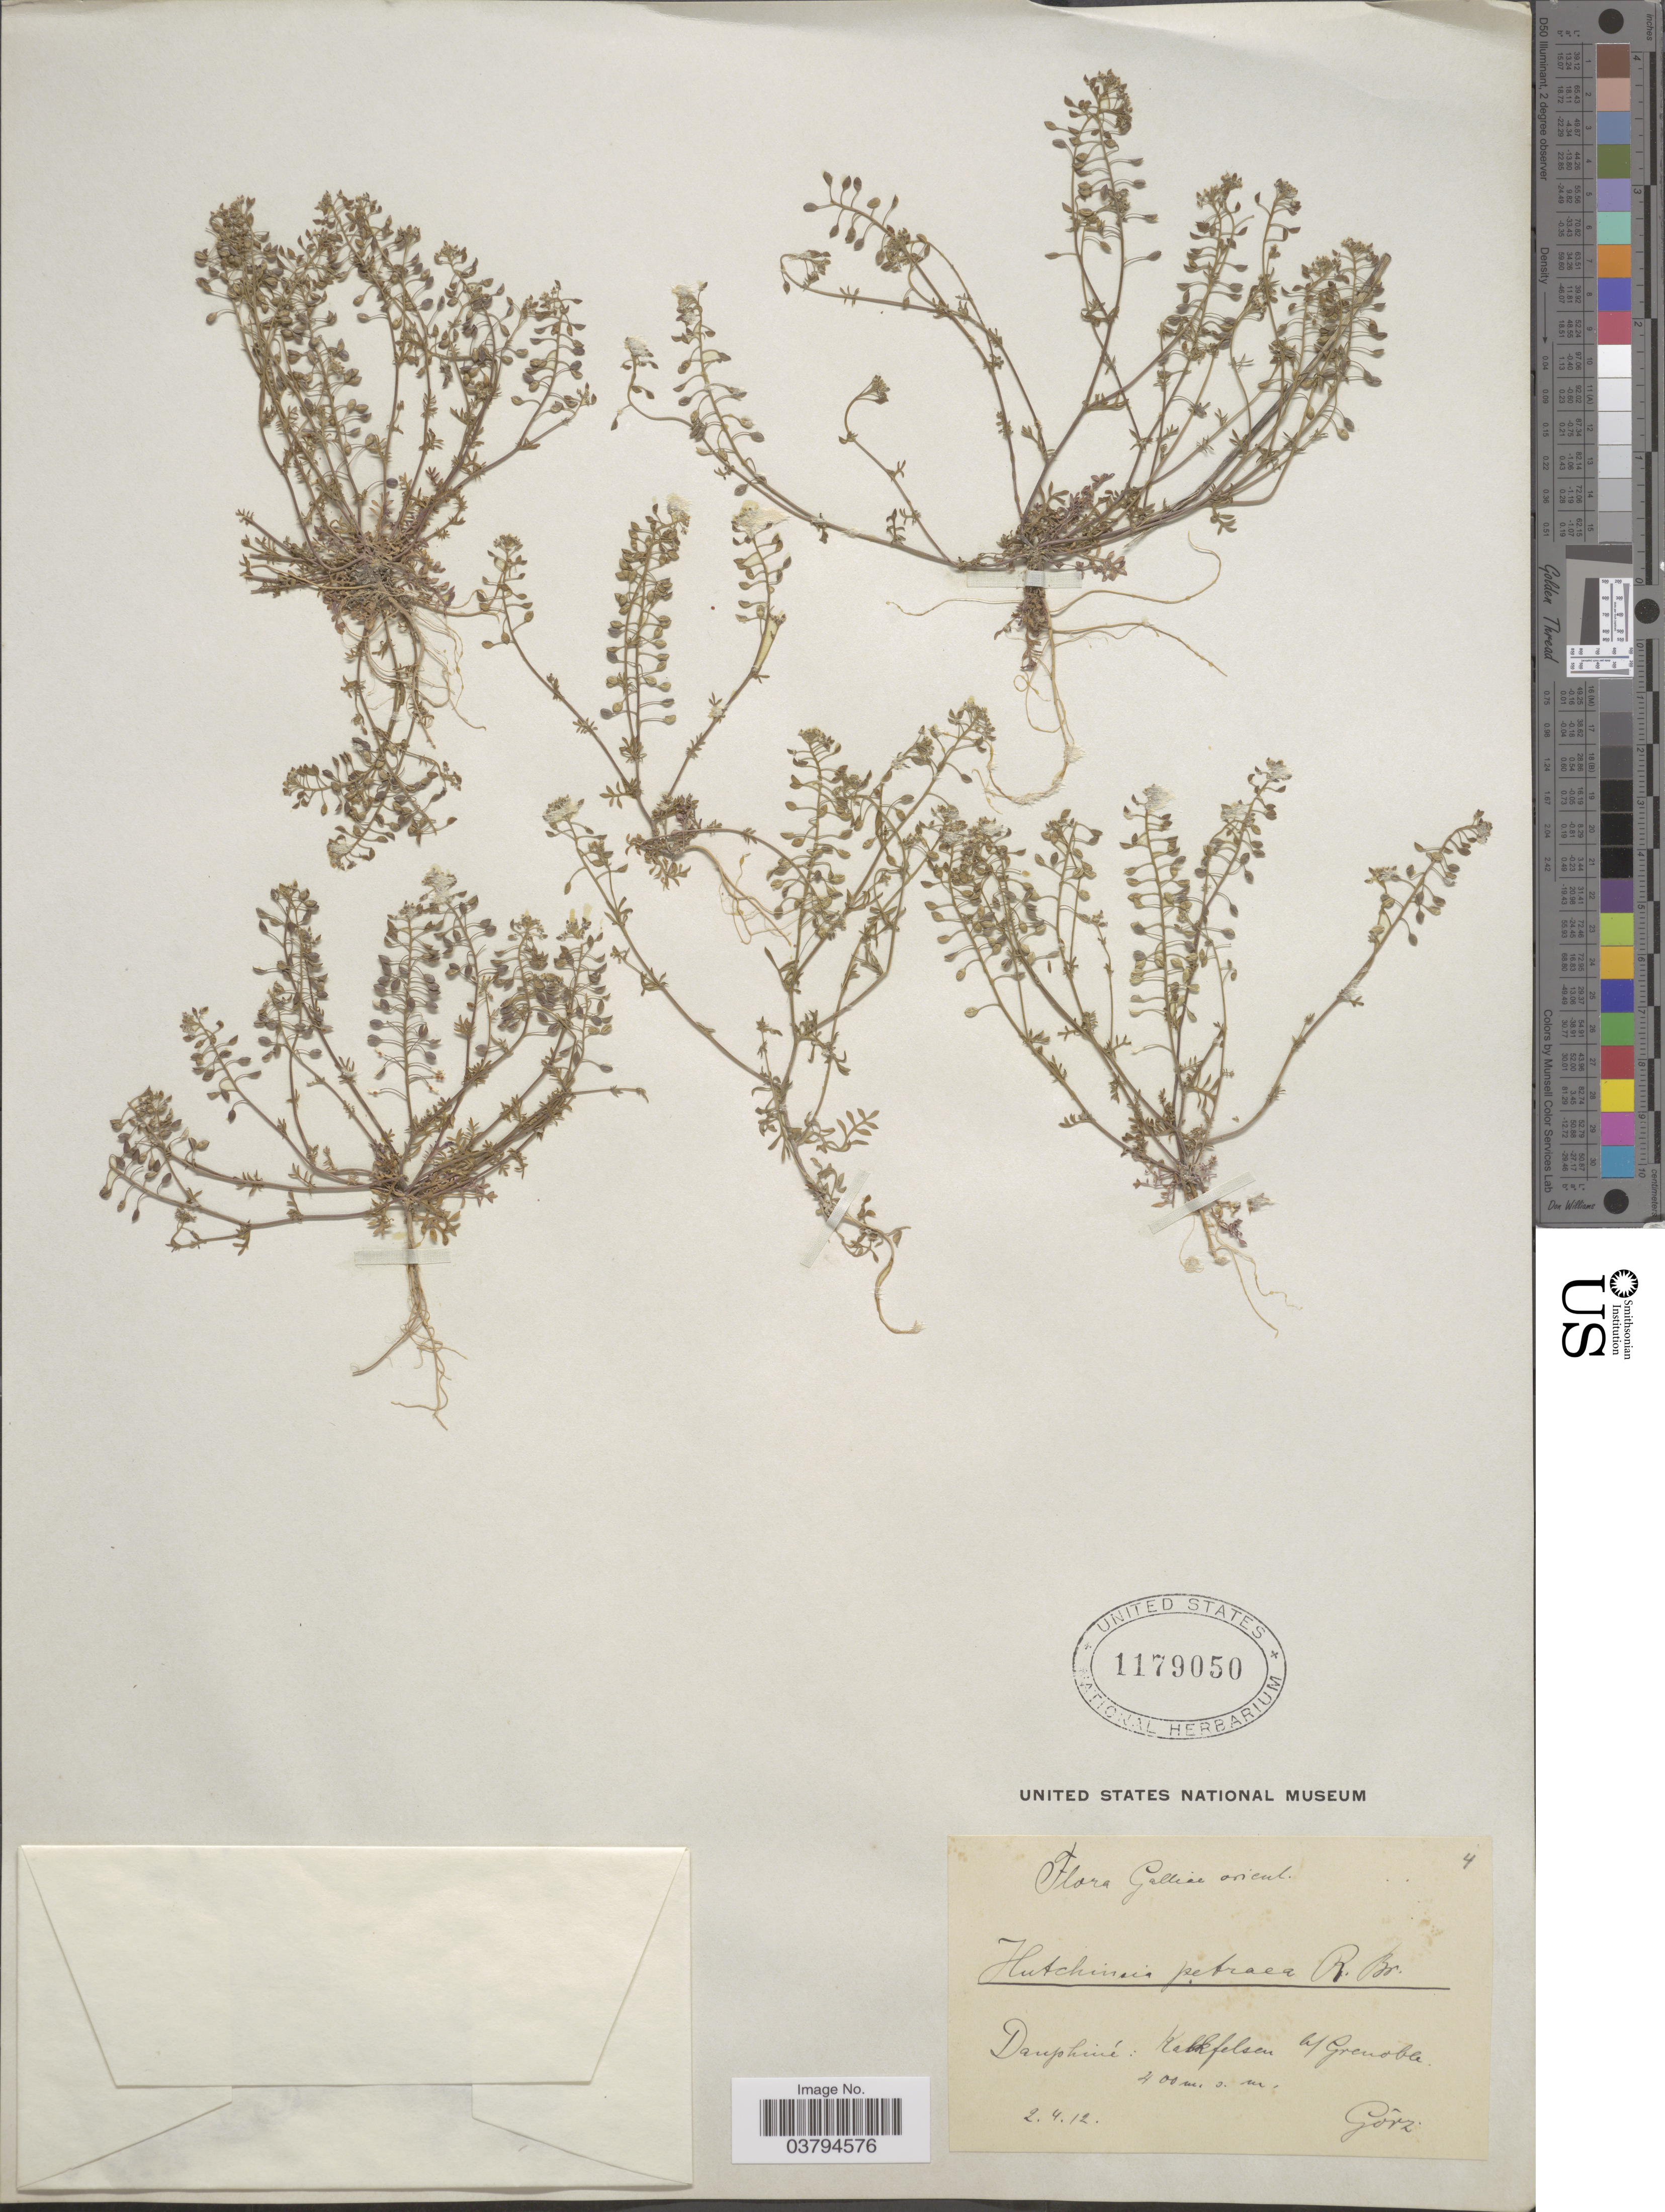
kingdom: Plantae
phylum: Tracheophyta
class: Magnoliopsida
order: Brassicales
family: Brassicaceae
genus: Hutchinsia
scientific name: Hutchinsia petraea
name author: W.T. Aiton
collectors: Gorz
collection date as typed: Transcribed d/m/y: 2/4/12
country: France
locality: Galliae orient. Dauphiné: Kalkfelsen b/ Grenoble.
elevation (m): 400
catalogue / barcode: US 1179050